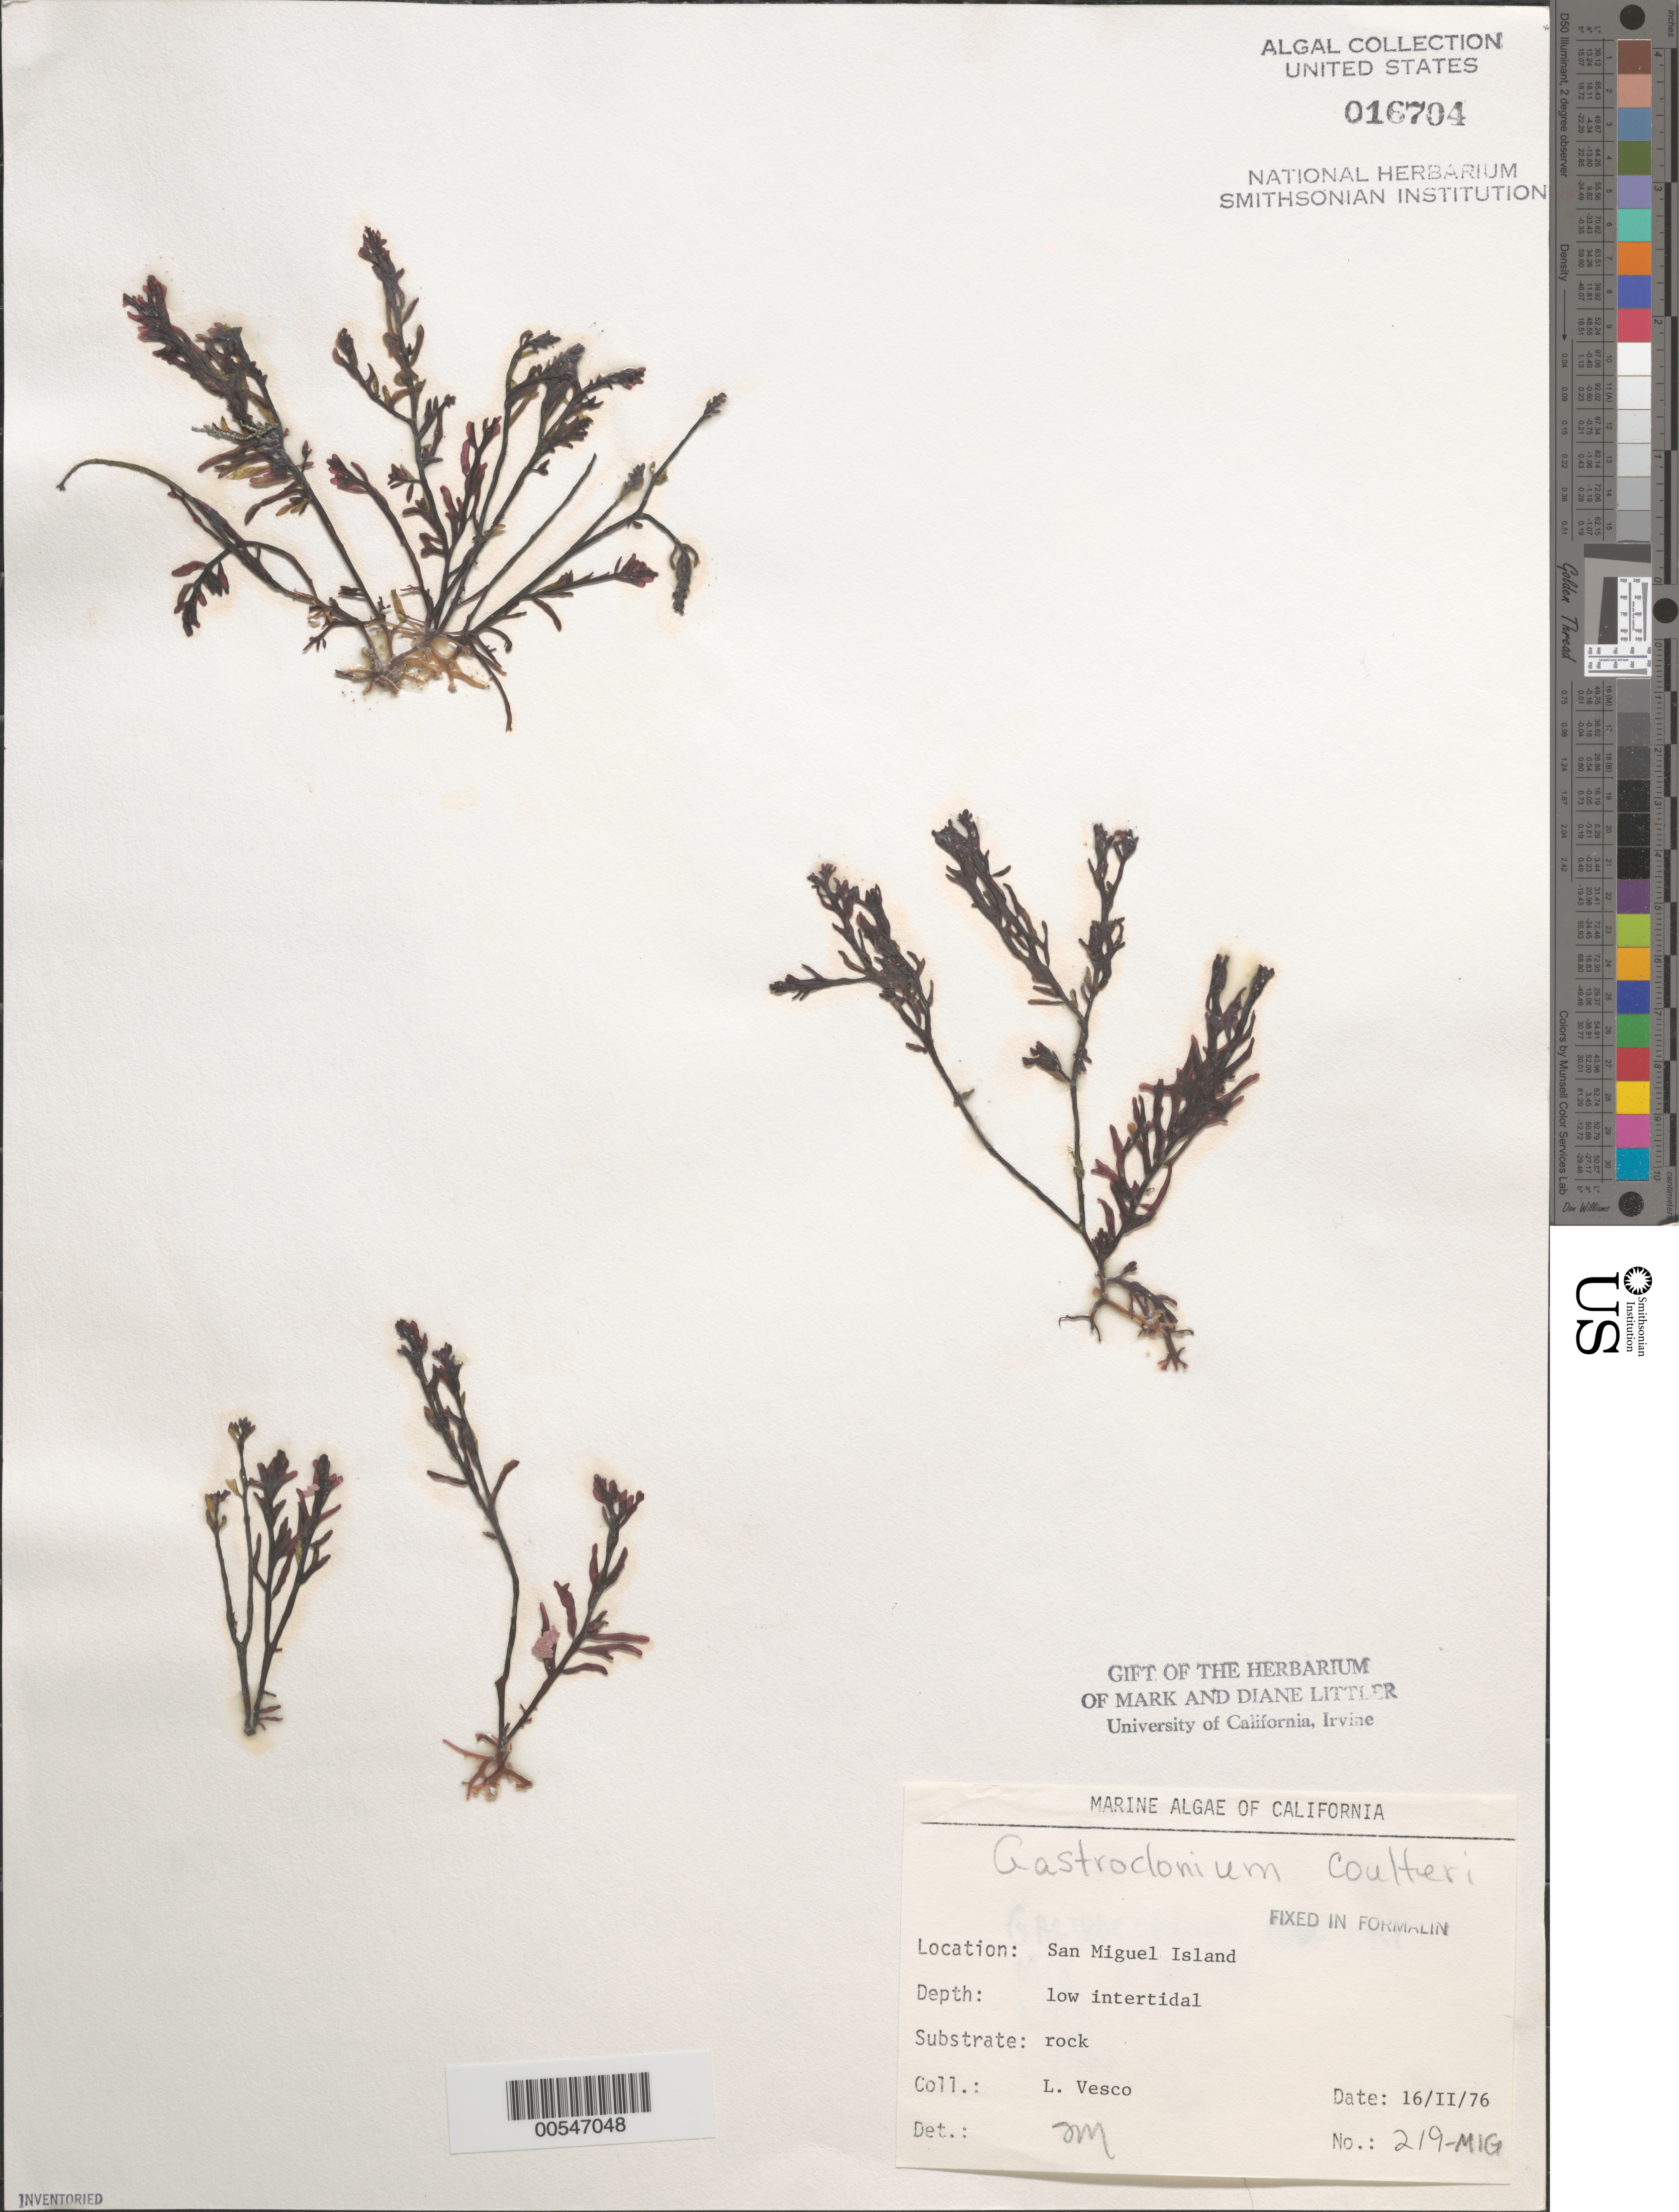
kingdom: Plantae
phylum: Rhodophyta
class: Florideophyceae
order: Rhodymeniales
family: Champiaceae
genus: Neogastroclonium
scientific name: Neogastroclonium subarticulatum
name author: (Turner) L. Le Gall et al.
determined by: Algae name updating Project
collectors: L. Vesco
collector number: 219-mig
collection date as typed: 16 Feb 1976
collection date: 1976-02-16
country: United States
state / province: California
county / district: Santa Barbara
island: San Miguel Island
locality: Cuyler Harbor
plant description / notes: BLM-SOCALBIGHT Rocky Intertidal Survey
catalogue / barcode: US 16704